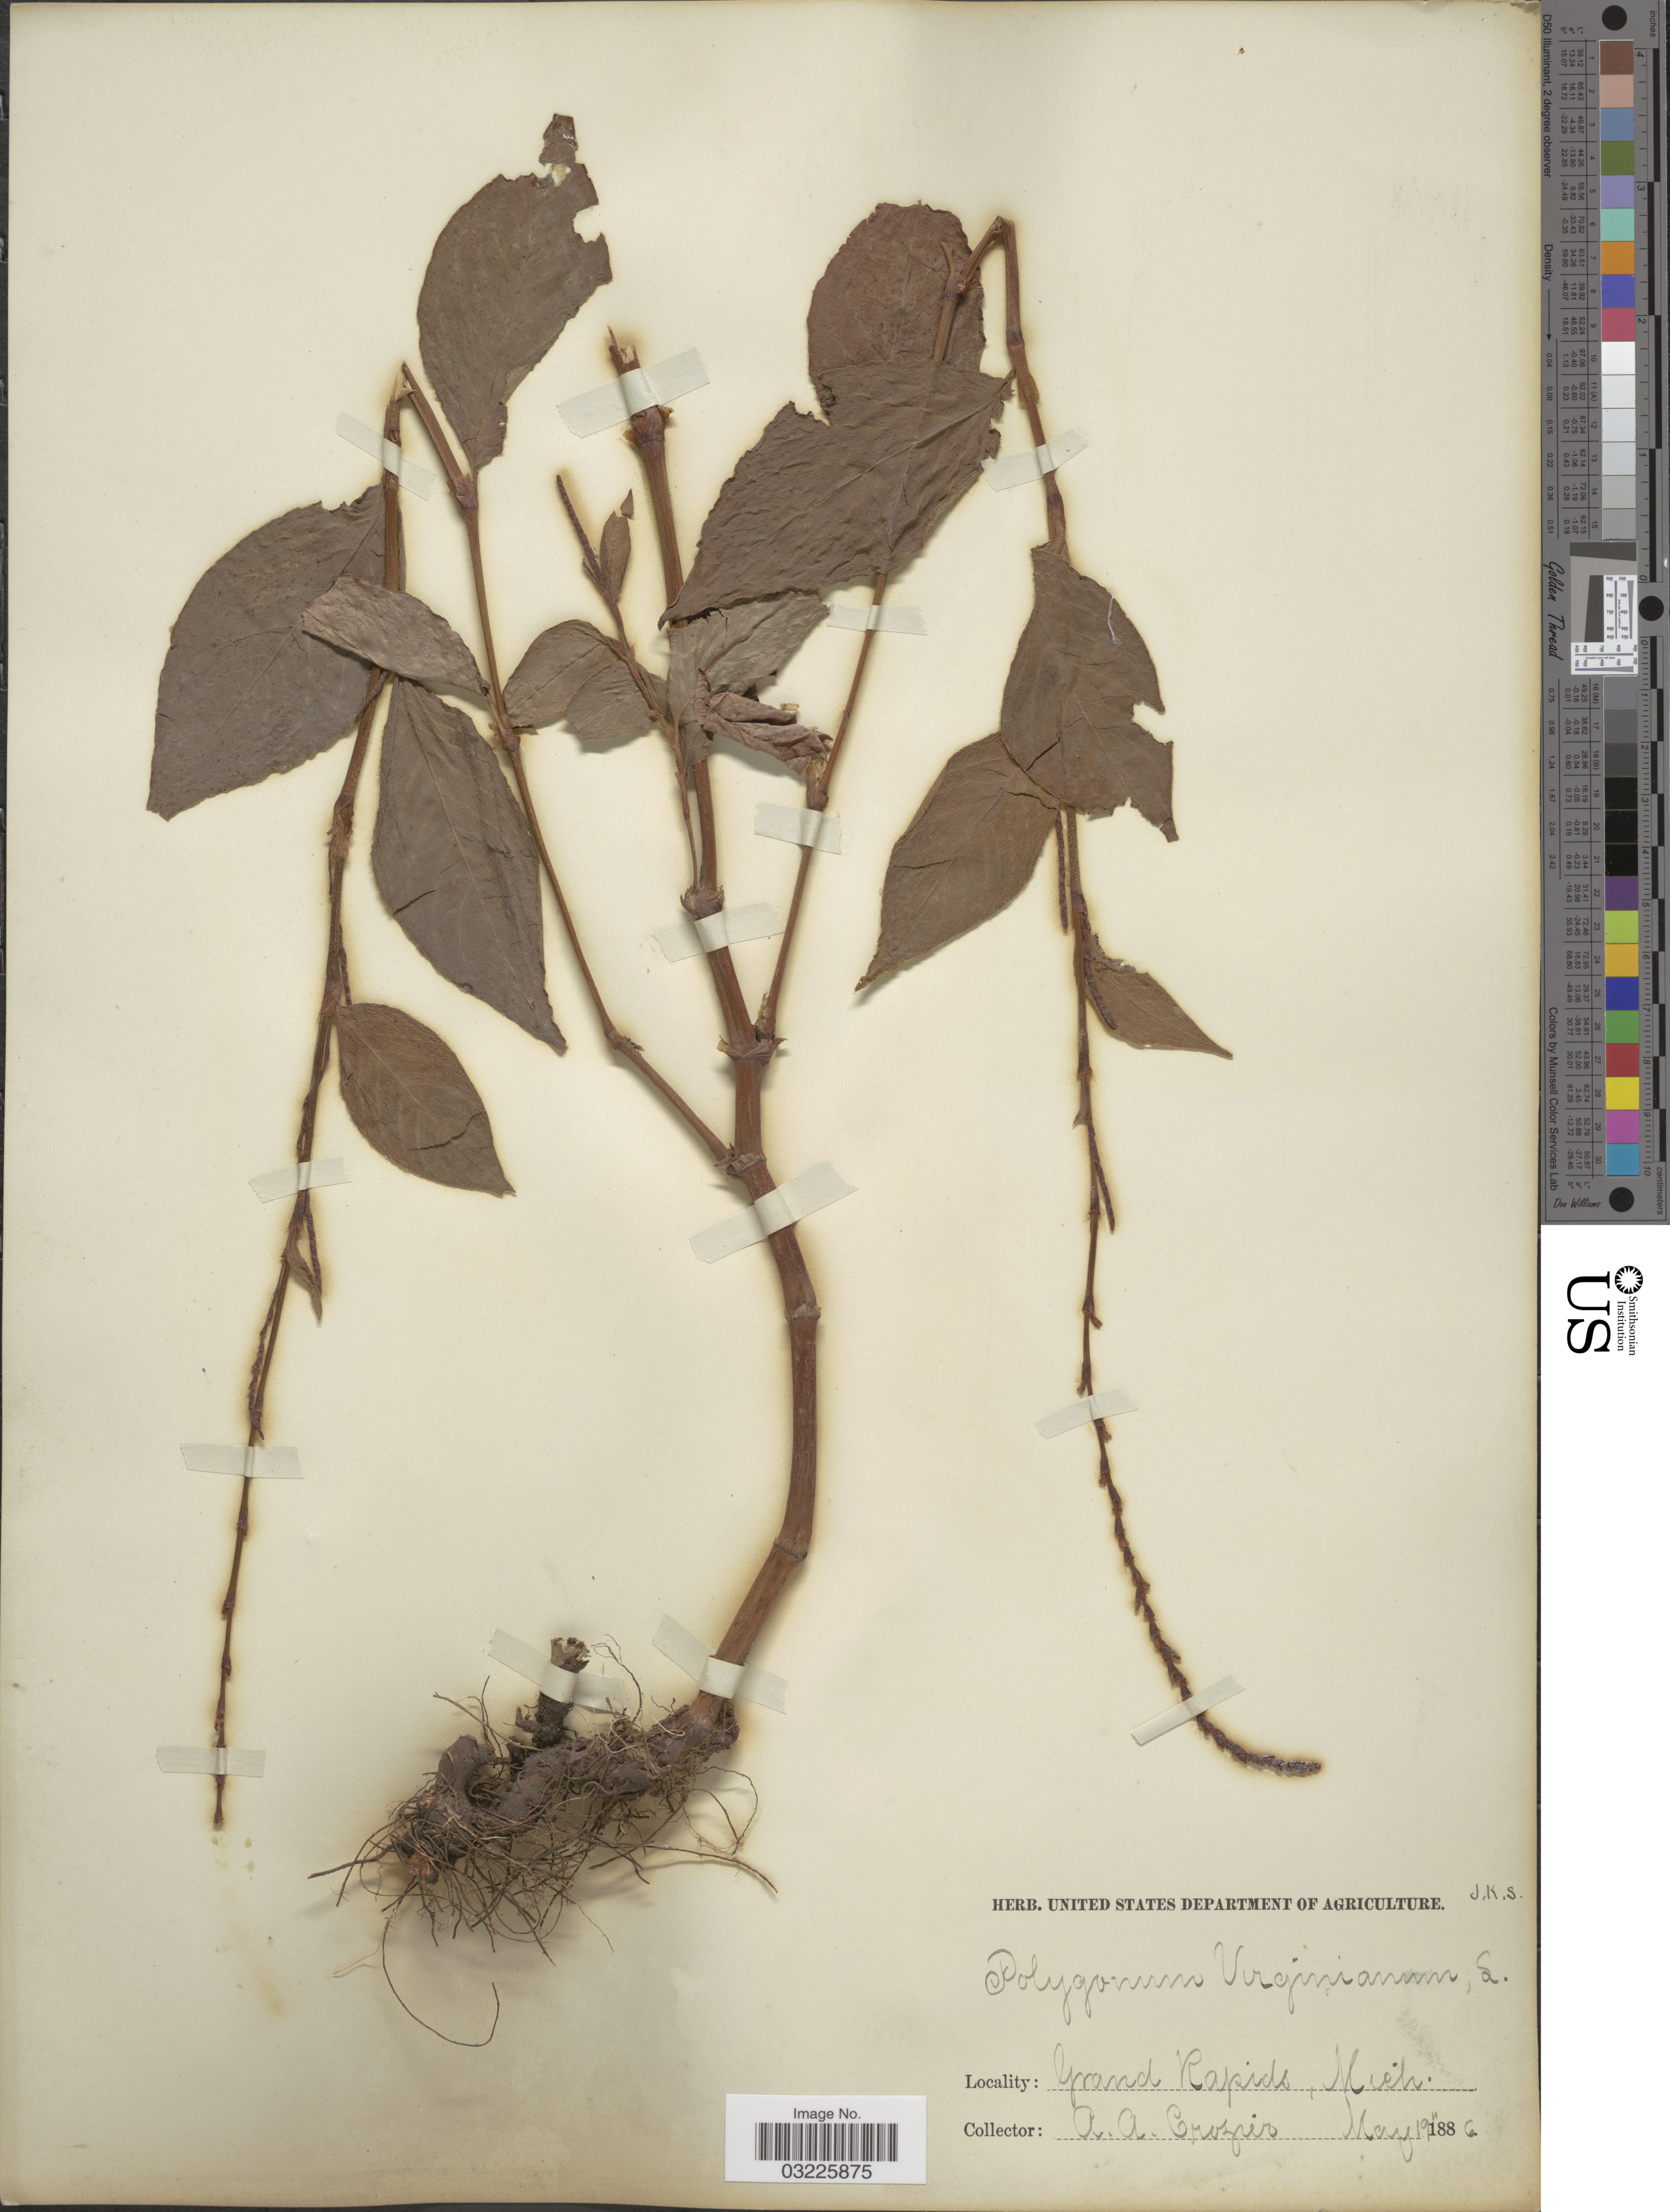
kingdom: Plantae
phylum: Tracheophyta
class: Magnoliopsida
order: Caryophyllales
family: Polygonaceae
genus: Persicaria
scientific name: Persicaria virginiana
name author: (L.) Gaertn.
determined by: Atha, D. E.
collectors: A. Crozier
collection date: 1886-05-19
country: United States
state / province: Michigan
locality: Grand Rapids.